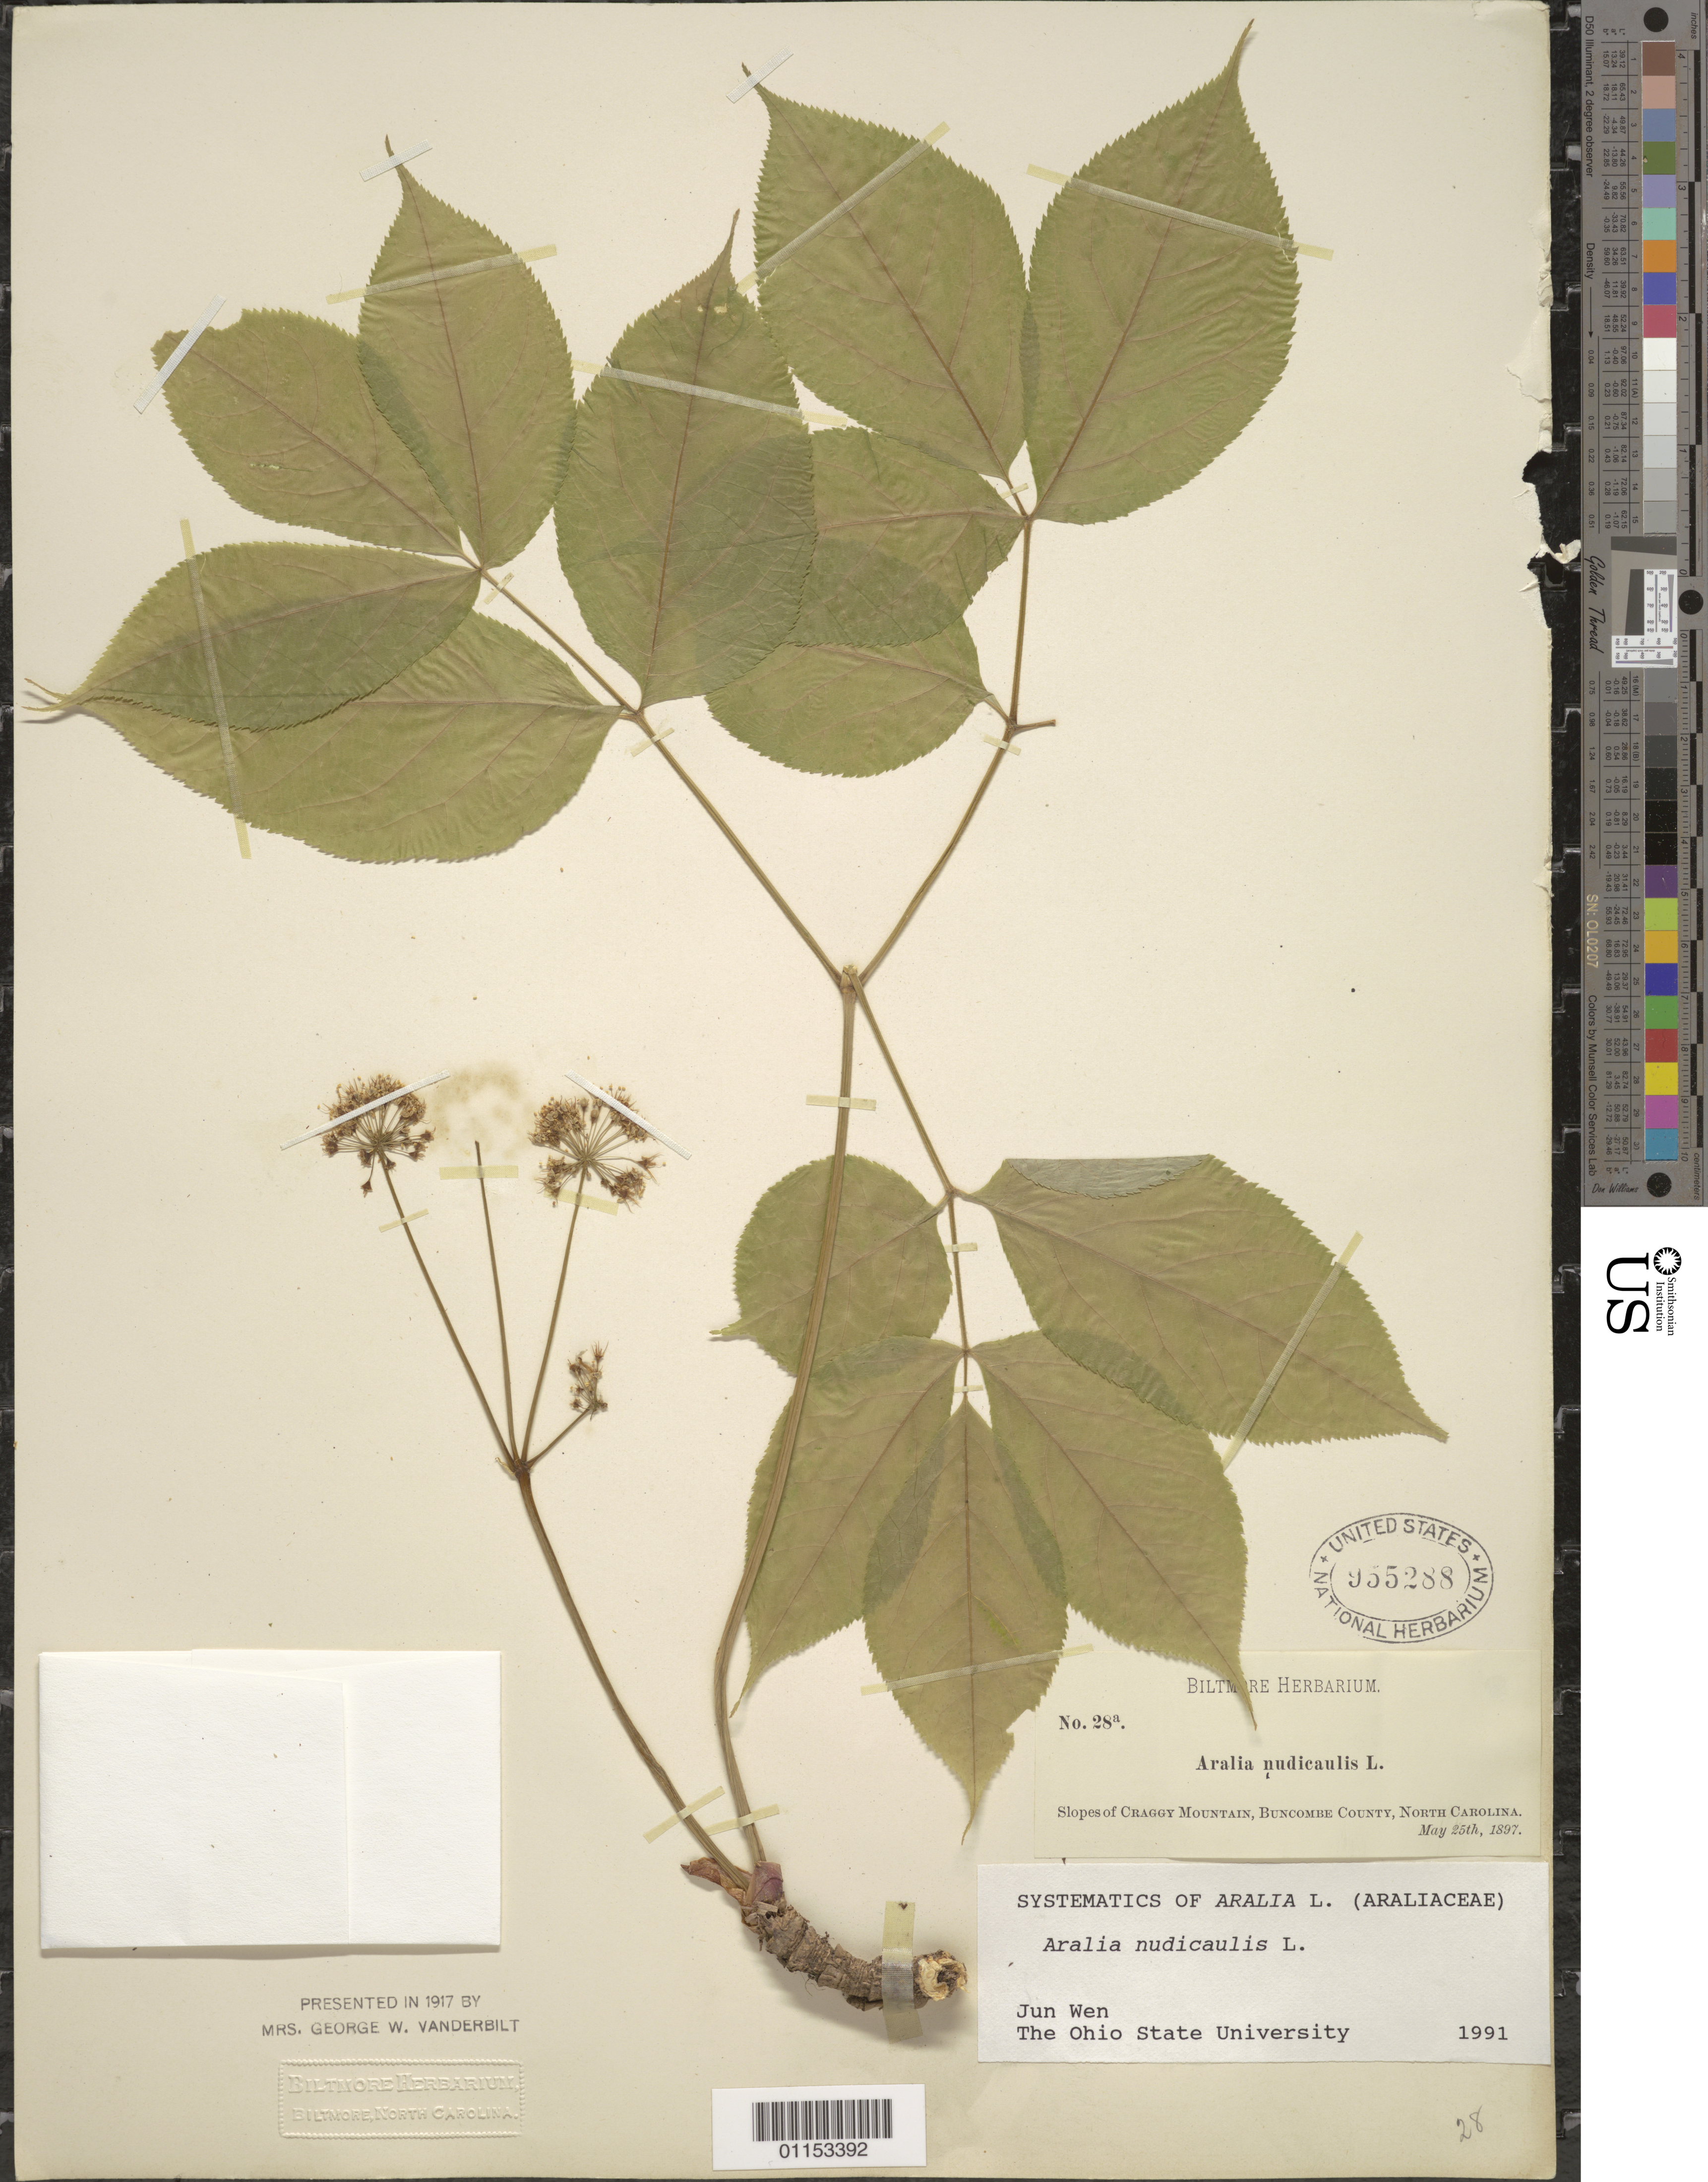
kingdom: Plantae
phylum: Tracheophyta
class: Magnoliopsida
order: Apiales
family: Araliaceae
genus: Aralia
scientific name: Aralia nudicaulis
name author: L.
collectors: ex herb. Biltmore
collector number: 28 a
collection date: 1897-05-25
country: United States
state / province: North Carolina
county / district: Buncombe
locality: Slopes of Craggy Mt.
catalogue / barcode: US 955288